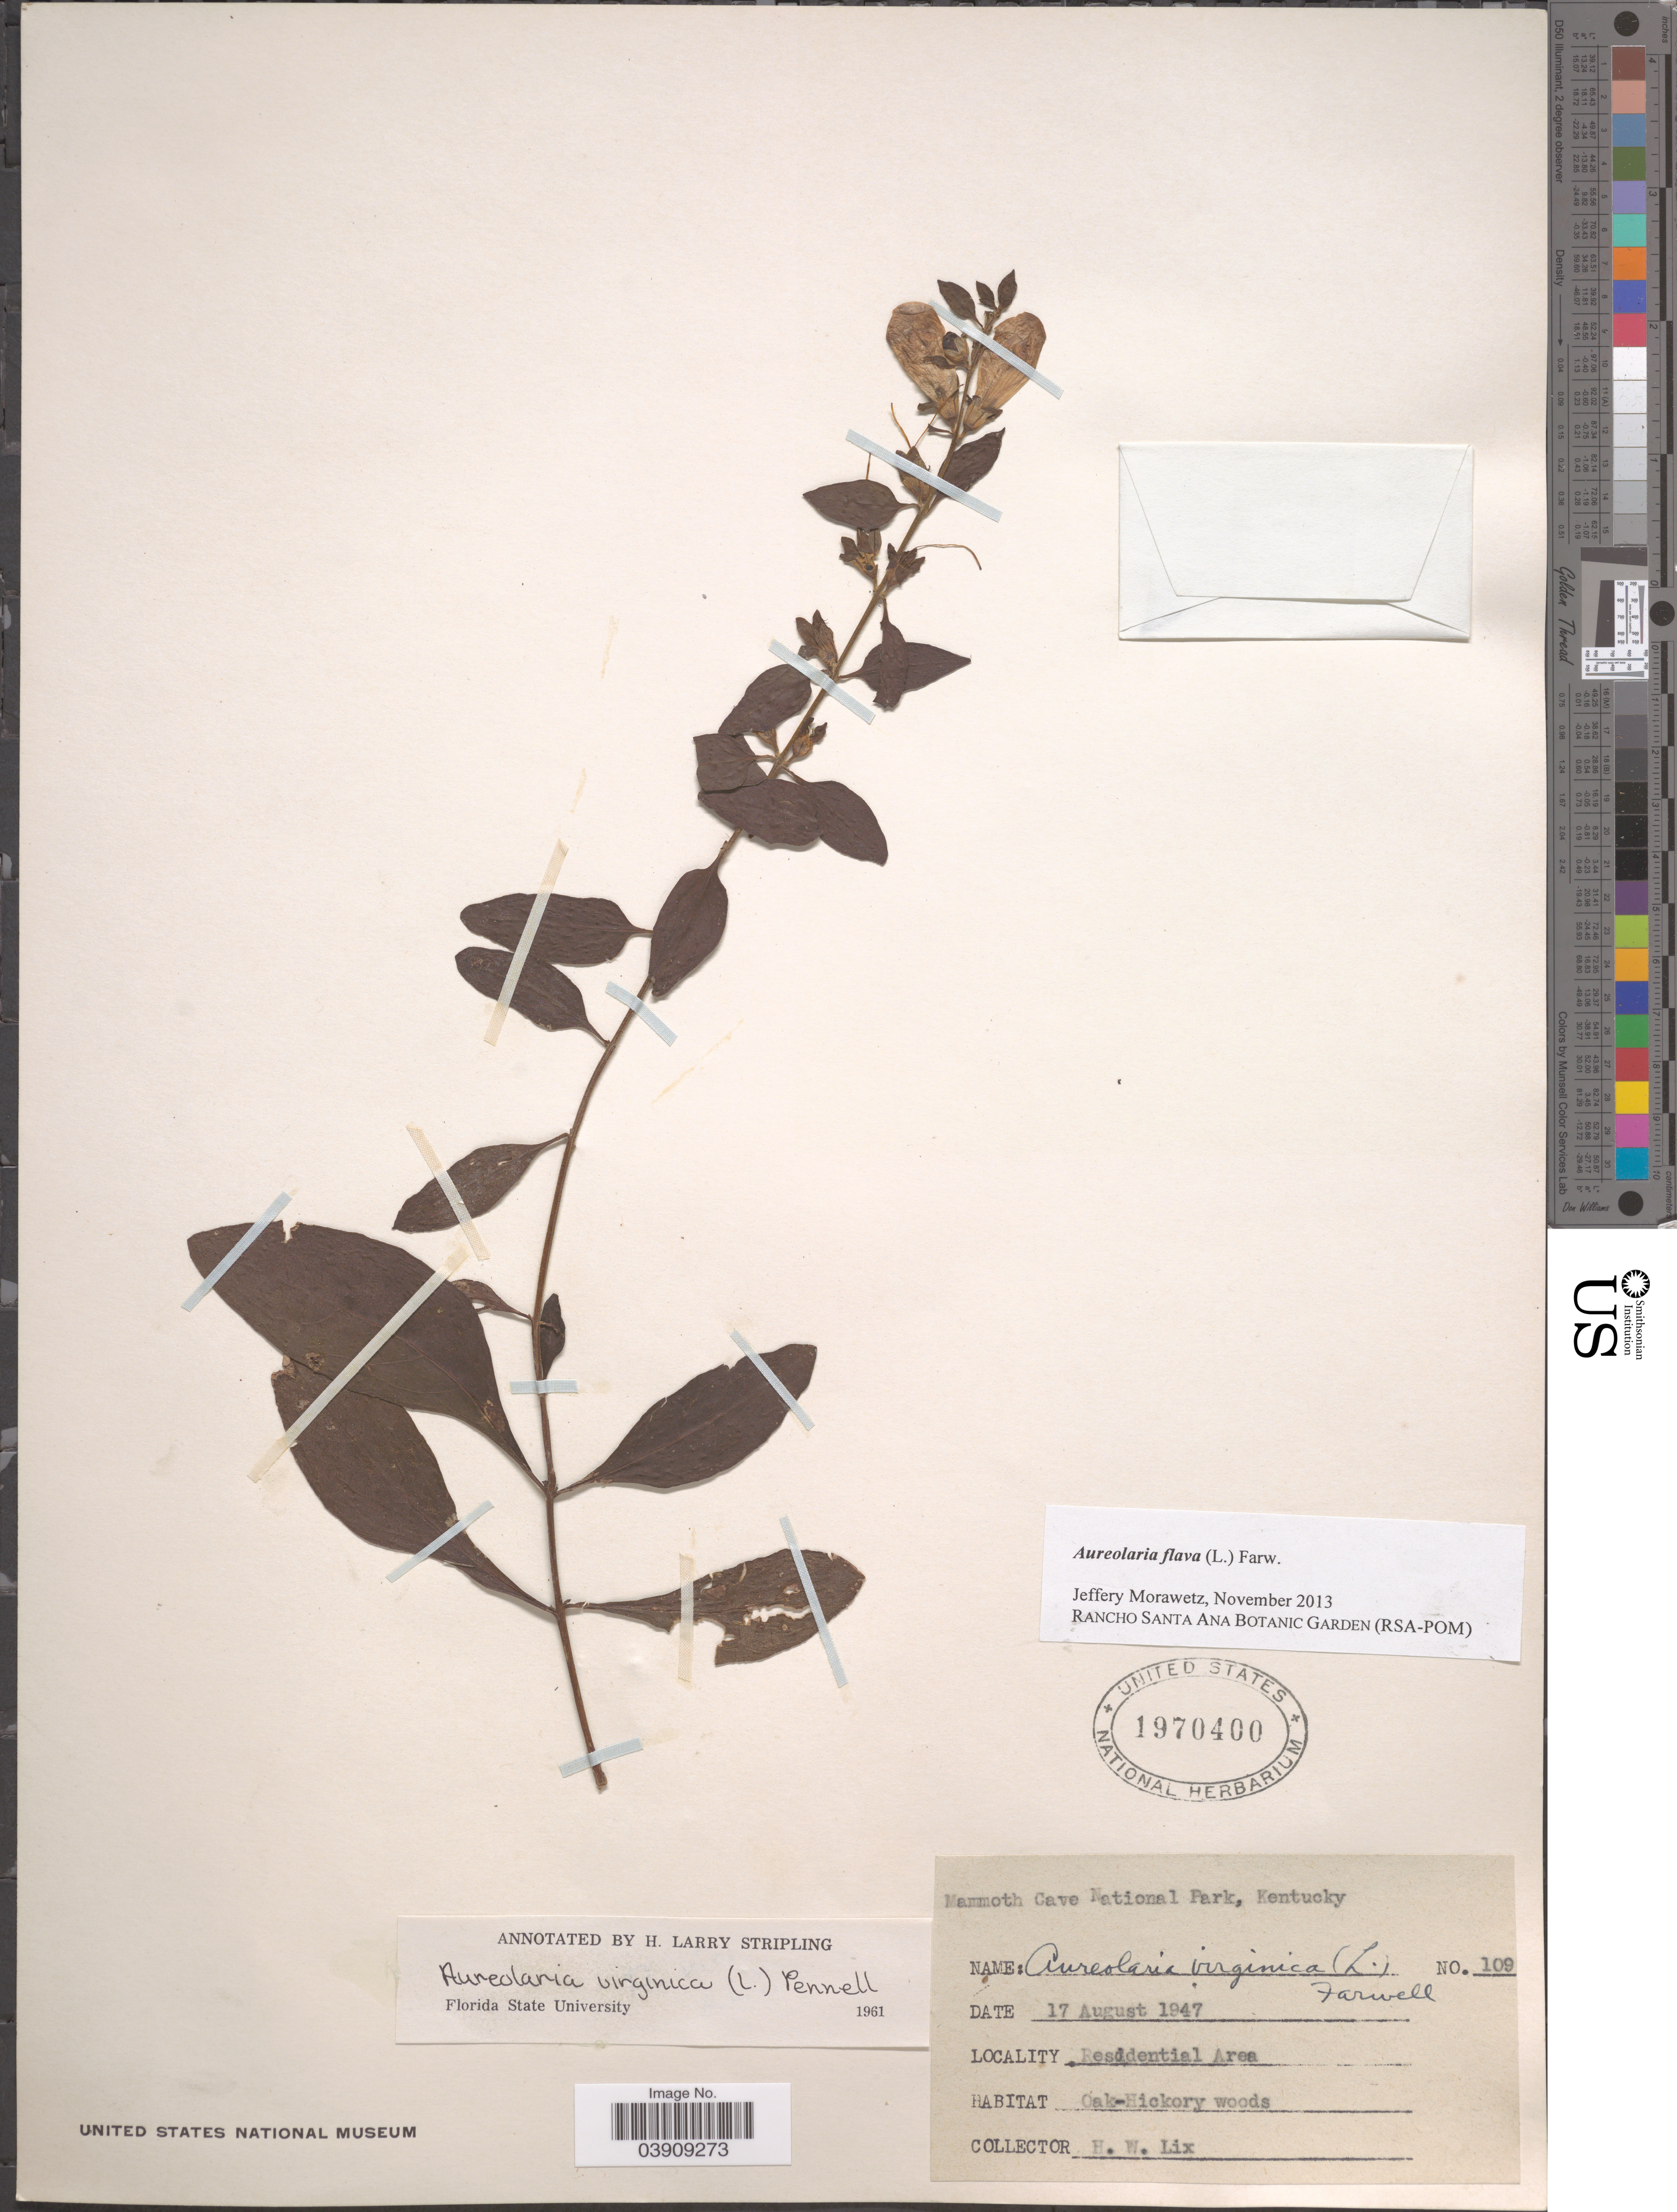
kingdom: Plantae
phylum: Tracheophyta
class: Magnoliopsida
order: Lamiales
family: Orobanchaceae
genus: Aureolaria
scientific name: Aureolaria flava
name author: (L.) Farw.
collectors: H. W. Lix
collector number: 109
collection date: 1947-08-17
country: United States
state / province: Kentucky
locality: Mammoth Cave National Park. Residential Area.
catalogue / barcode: US 1970400